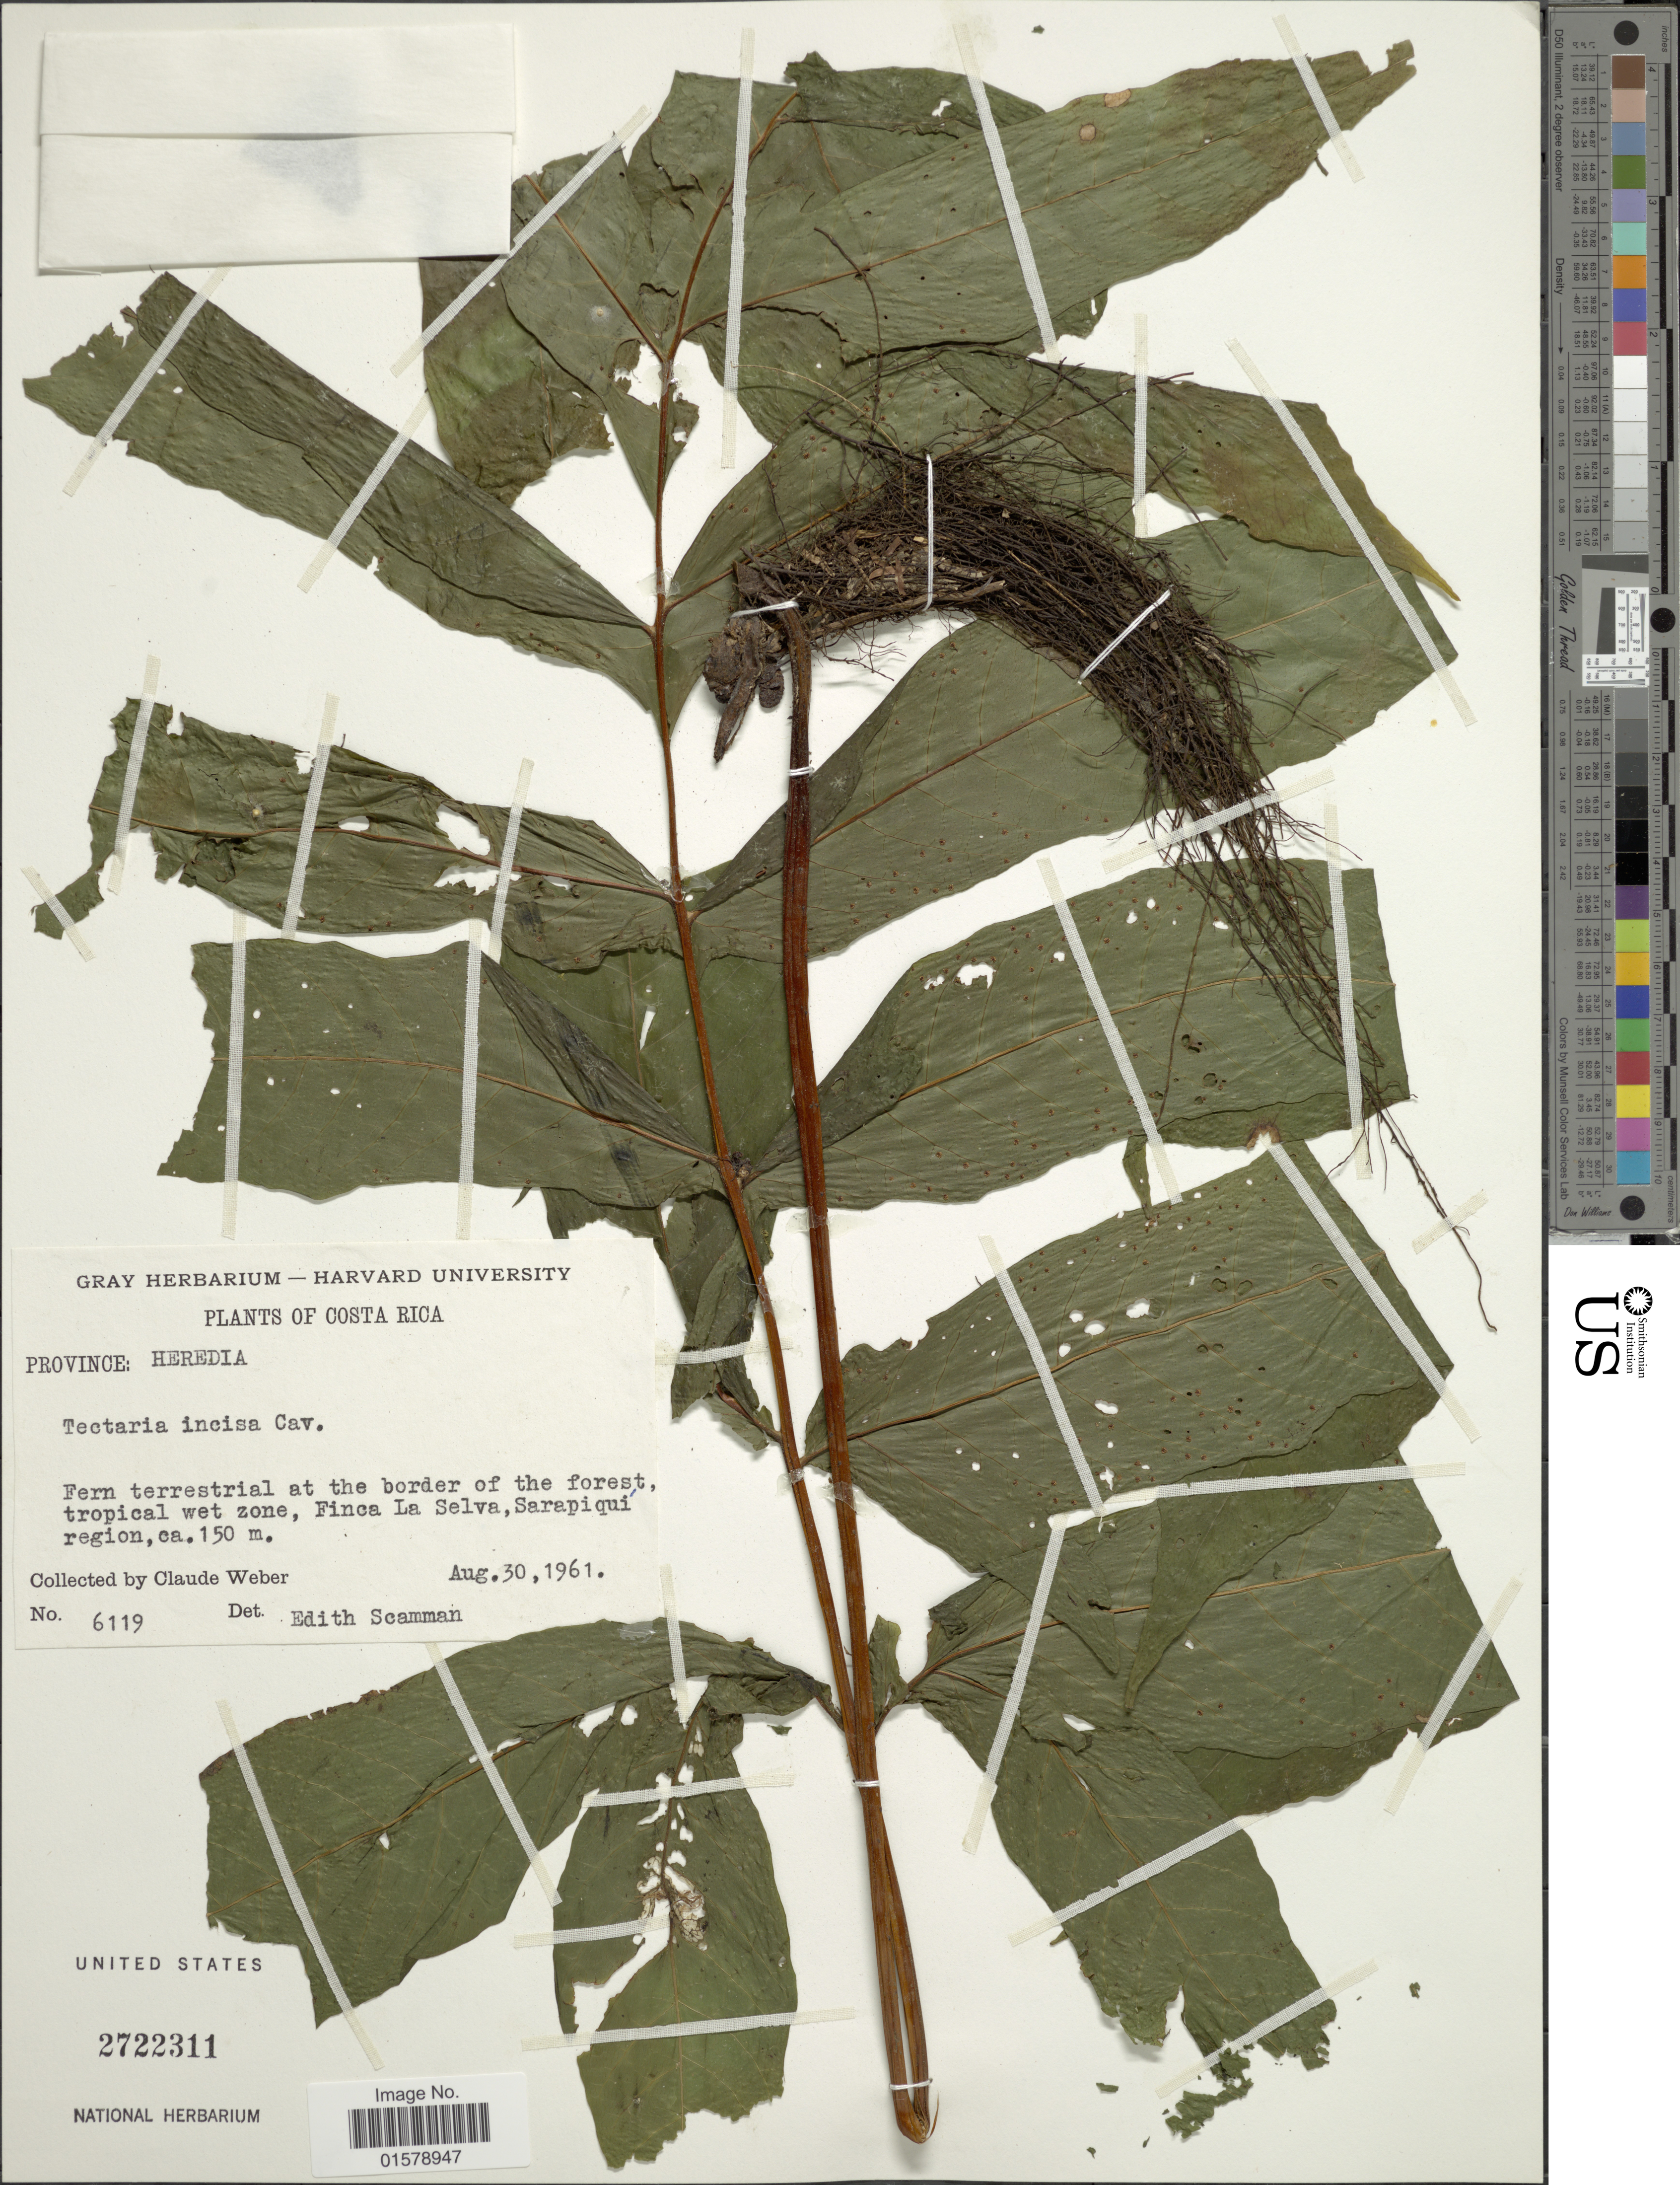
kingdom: Plantae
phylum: Tracheophyta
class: Polypodiopsida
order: Polypodiales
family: Tectariaceae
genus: Tectaria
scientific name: Tectaria vivipara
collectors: C. Weber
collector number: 6119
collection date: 1961-08-30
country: Costa Rica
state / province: Heredia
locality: At the border of the forest, tropical wet zone, Finca La Selva, Sarapiqui region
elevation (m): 150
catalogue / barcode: US 2722311